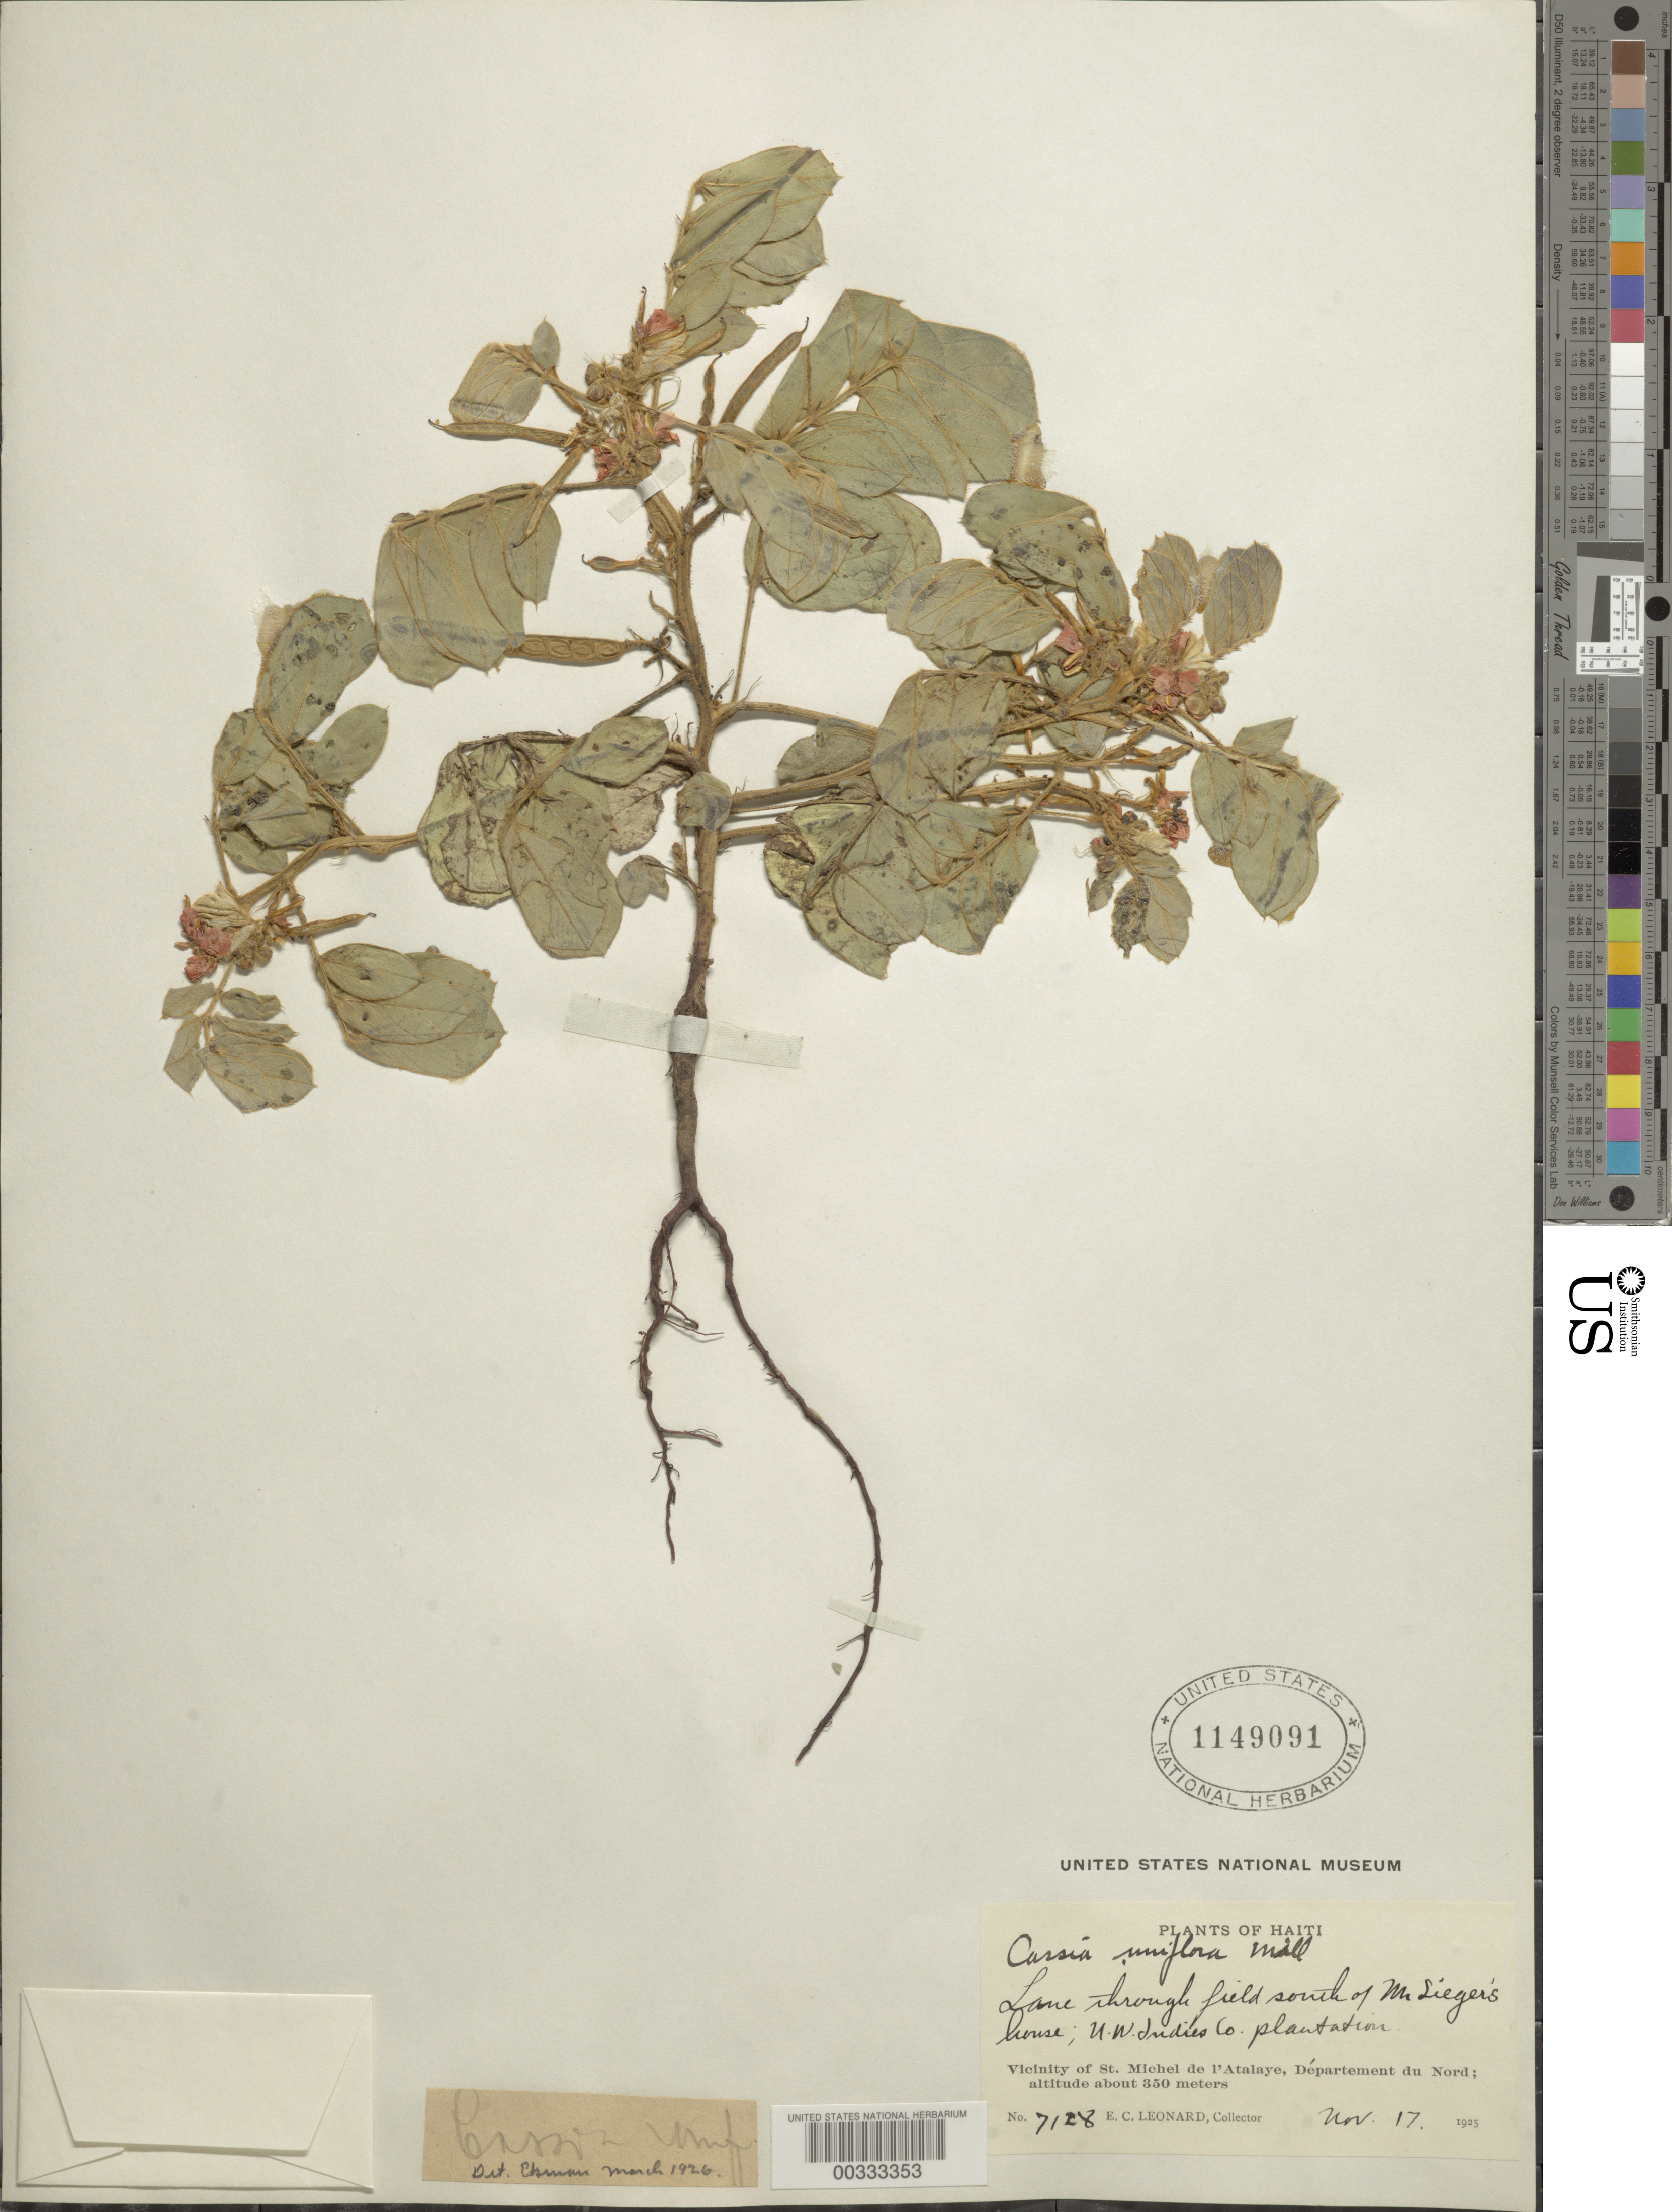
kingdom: Plantae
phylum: Tracheophyta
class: Magnoliopsida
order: Fabales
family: Fabaceae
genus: Senna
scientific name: Senna uniflora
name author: (Mill.) H.S. Irwin & Barneby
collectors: E. C. Leonard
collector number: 7128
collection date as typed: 17 Nov 1925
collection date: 1925-11-17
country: Haiti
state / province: Nord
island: Hispaniola Island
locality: Lane through field s of mr. sieger's house; u.w. indies co. plantation; vicinity of st. michel de l'atalaye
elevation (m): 350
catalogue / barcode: US 1149091